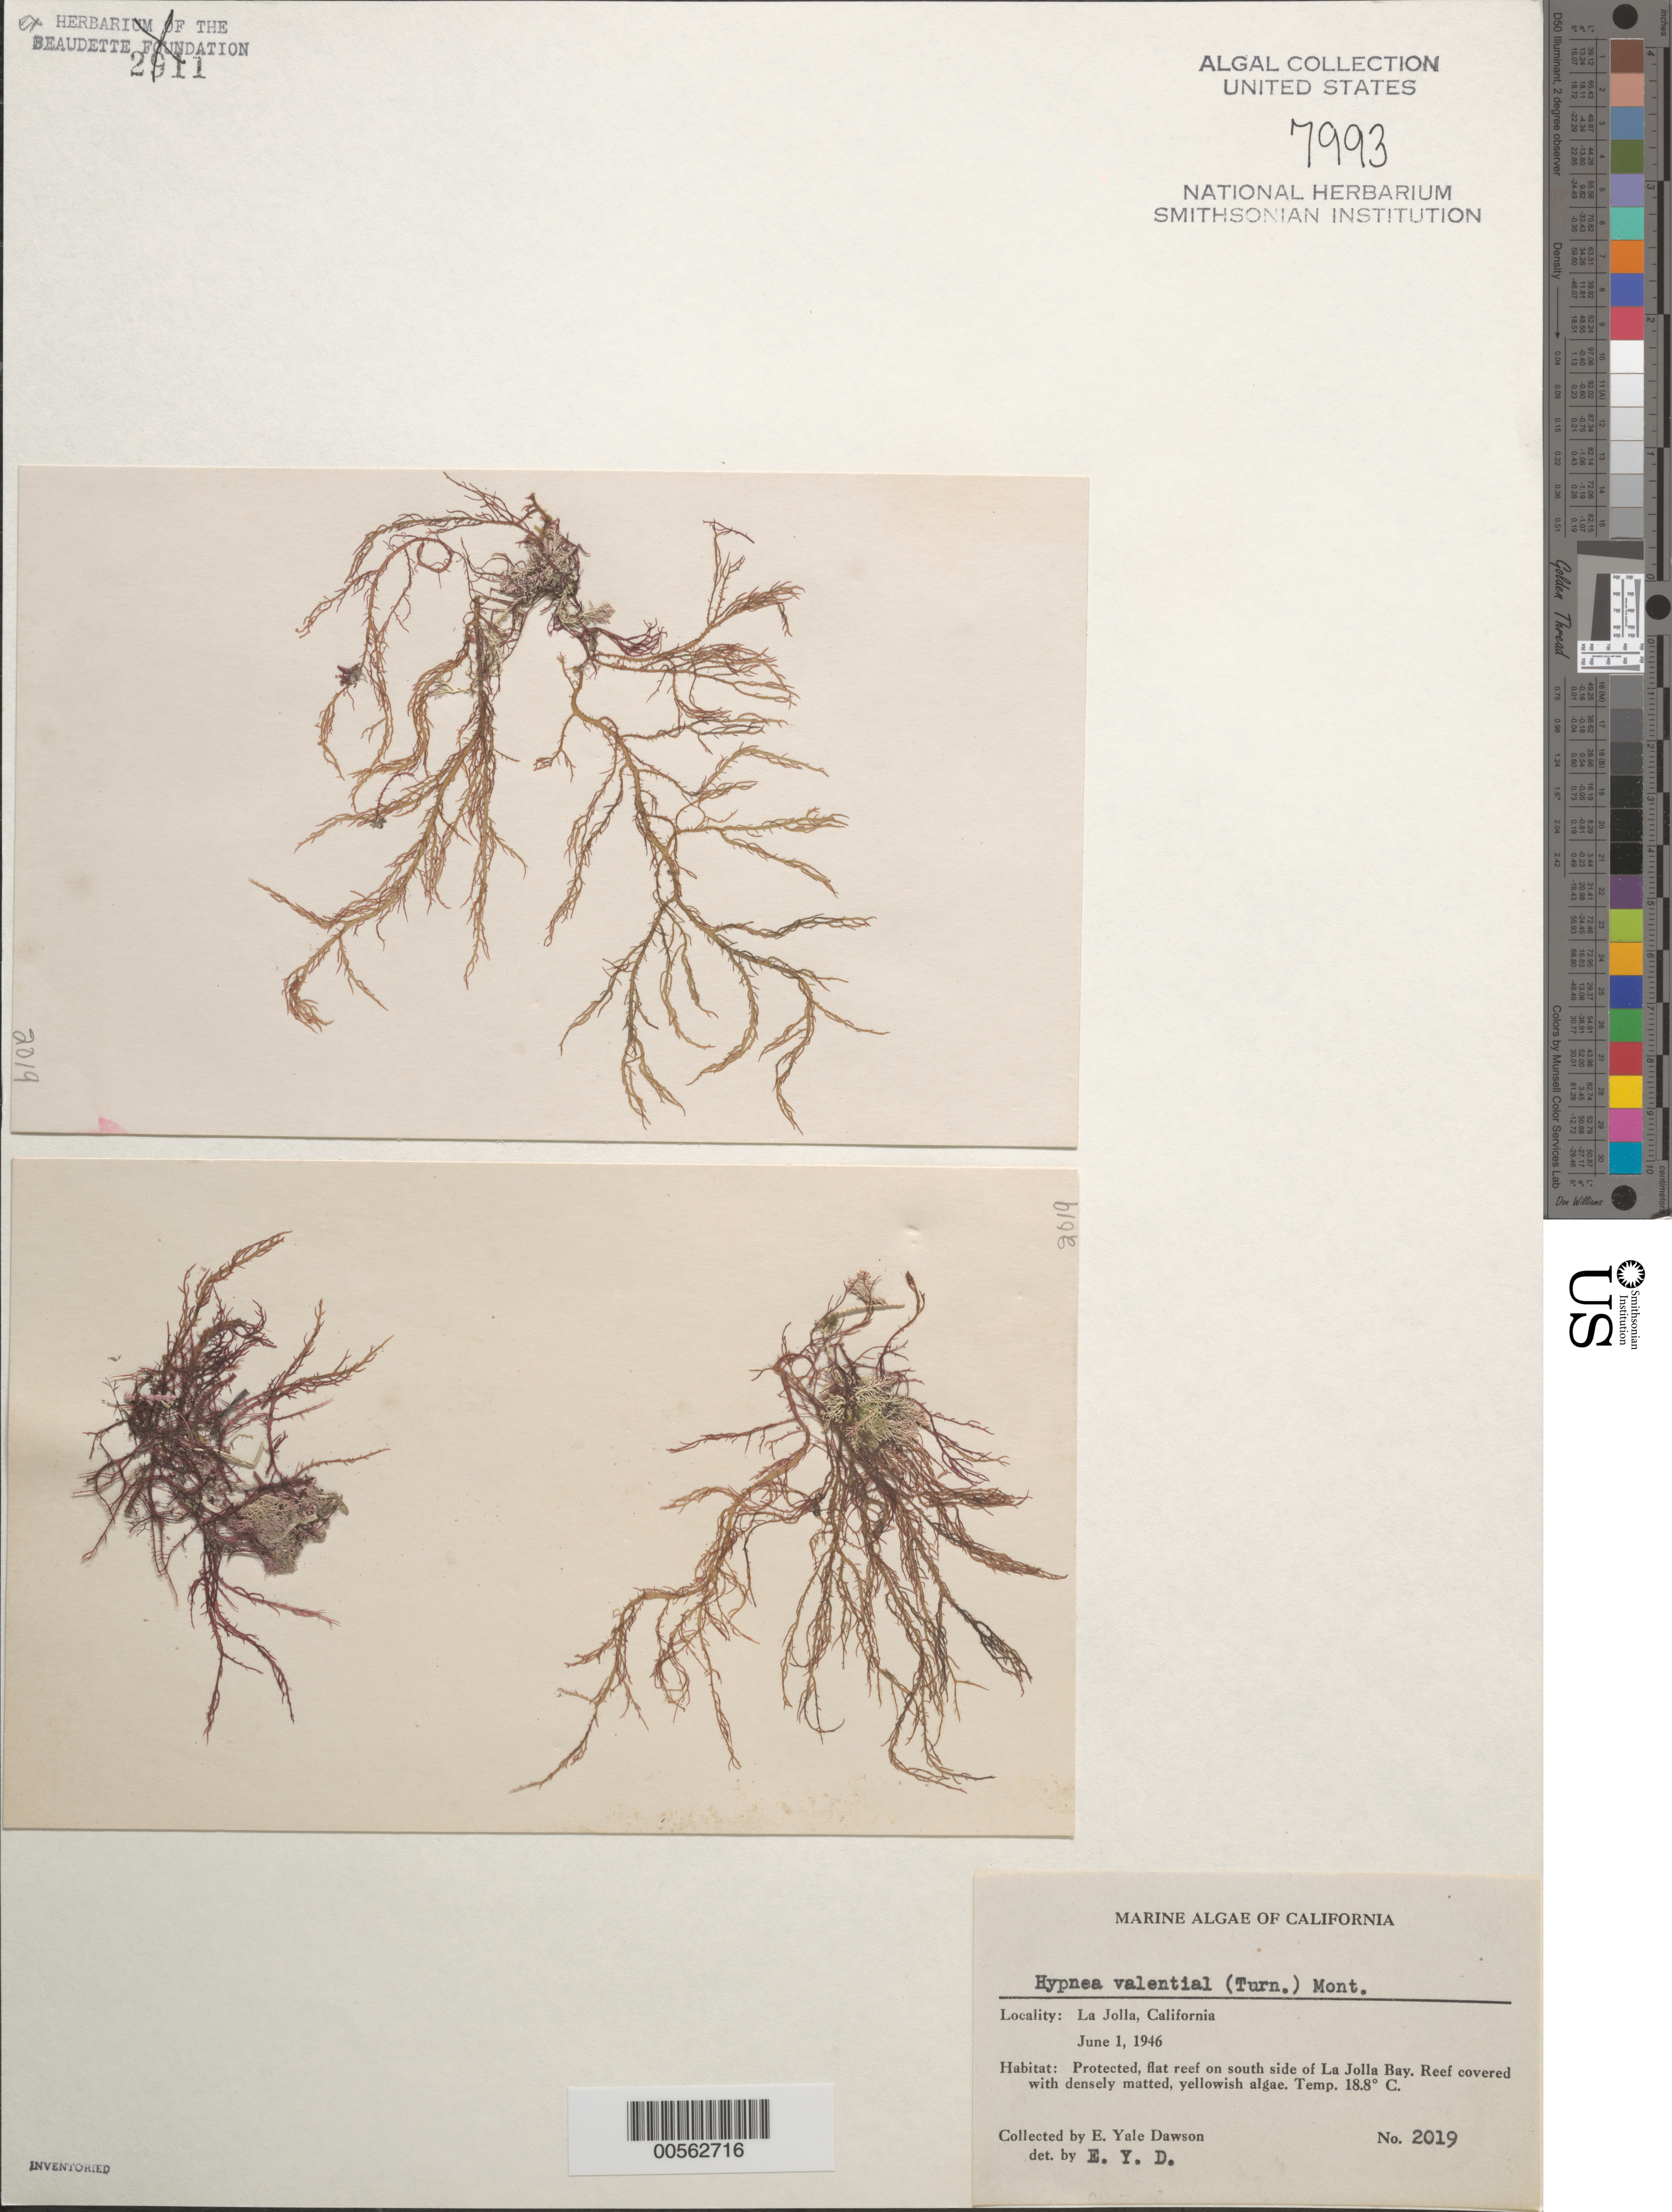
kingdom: Plantae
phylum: Rhodophyta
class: Florideophyceae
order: Gigartinales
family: Cystocloniaceae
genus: Hypnea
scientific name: Hypnea valentiae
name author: (Turner) Mont.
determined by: Dawson, E. Y.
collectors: E. Y. Dawson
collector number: EYD 2019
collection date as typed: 01 Jun 1946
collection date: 1946-06-01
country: United States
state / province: California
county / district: San Diego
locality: La Jolla, south La Jolla Bay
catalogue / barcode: US 7993